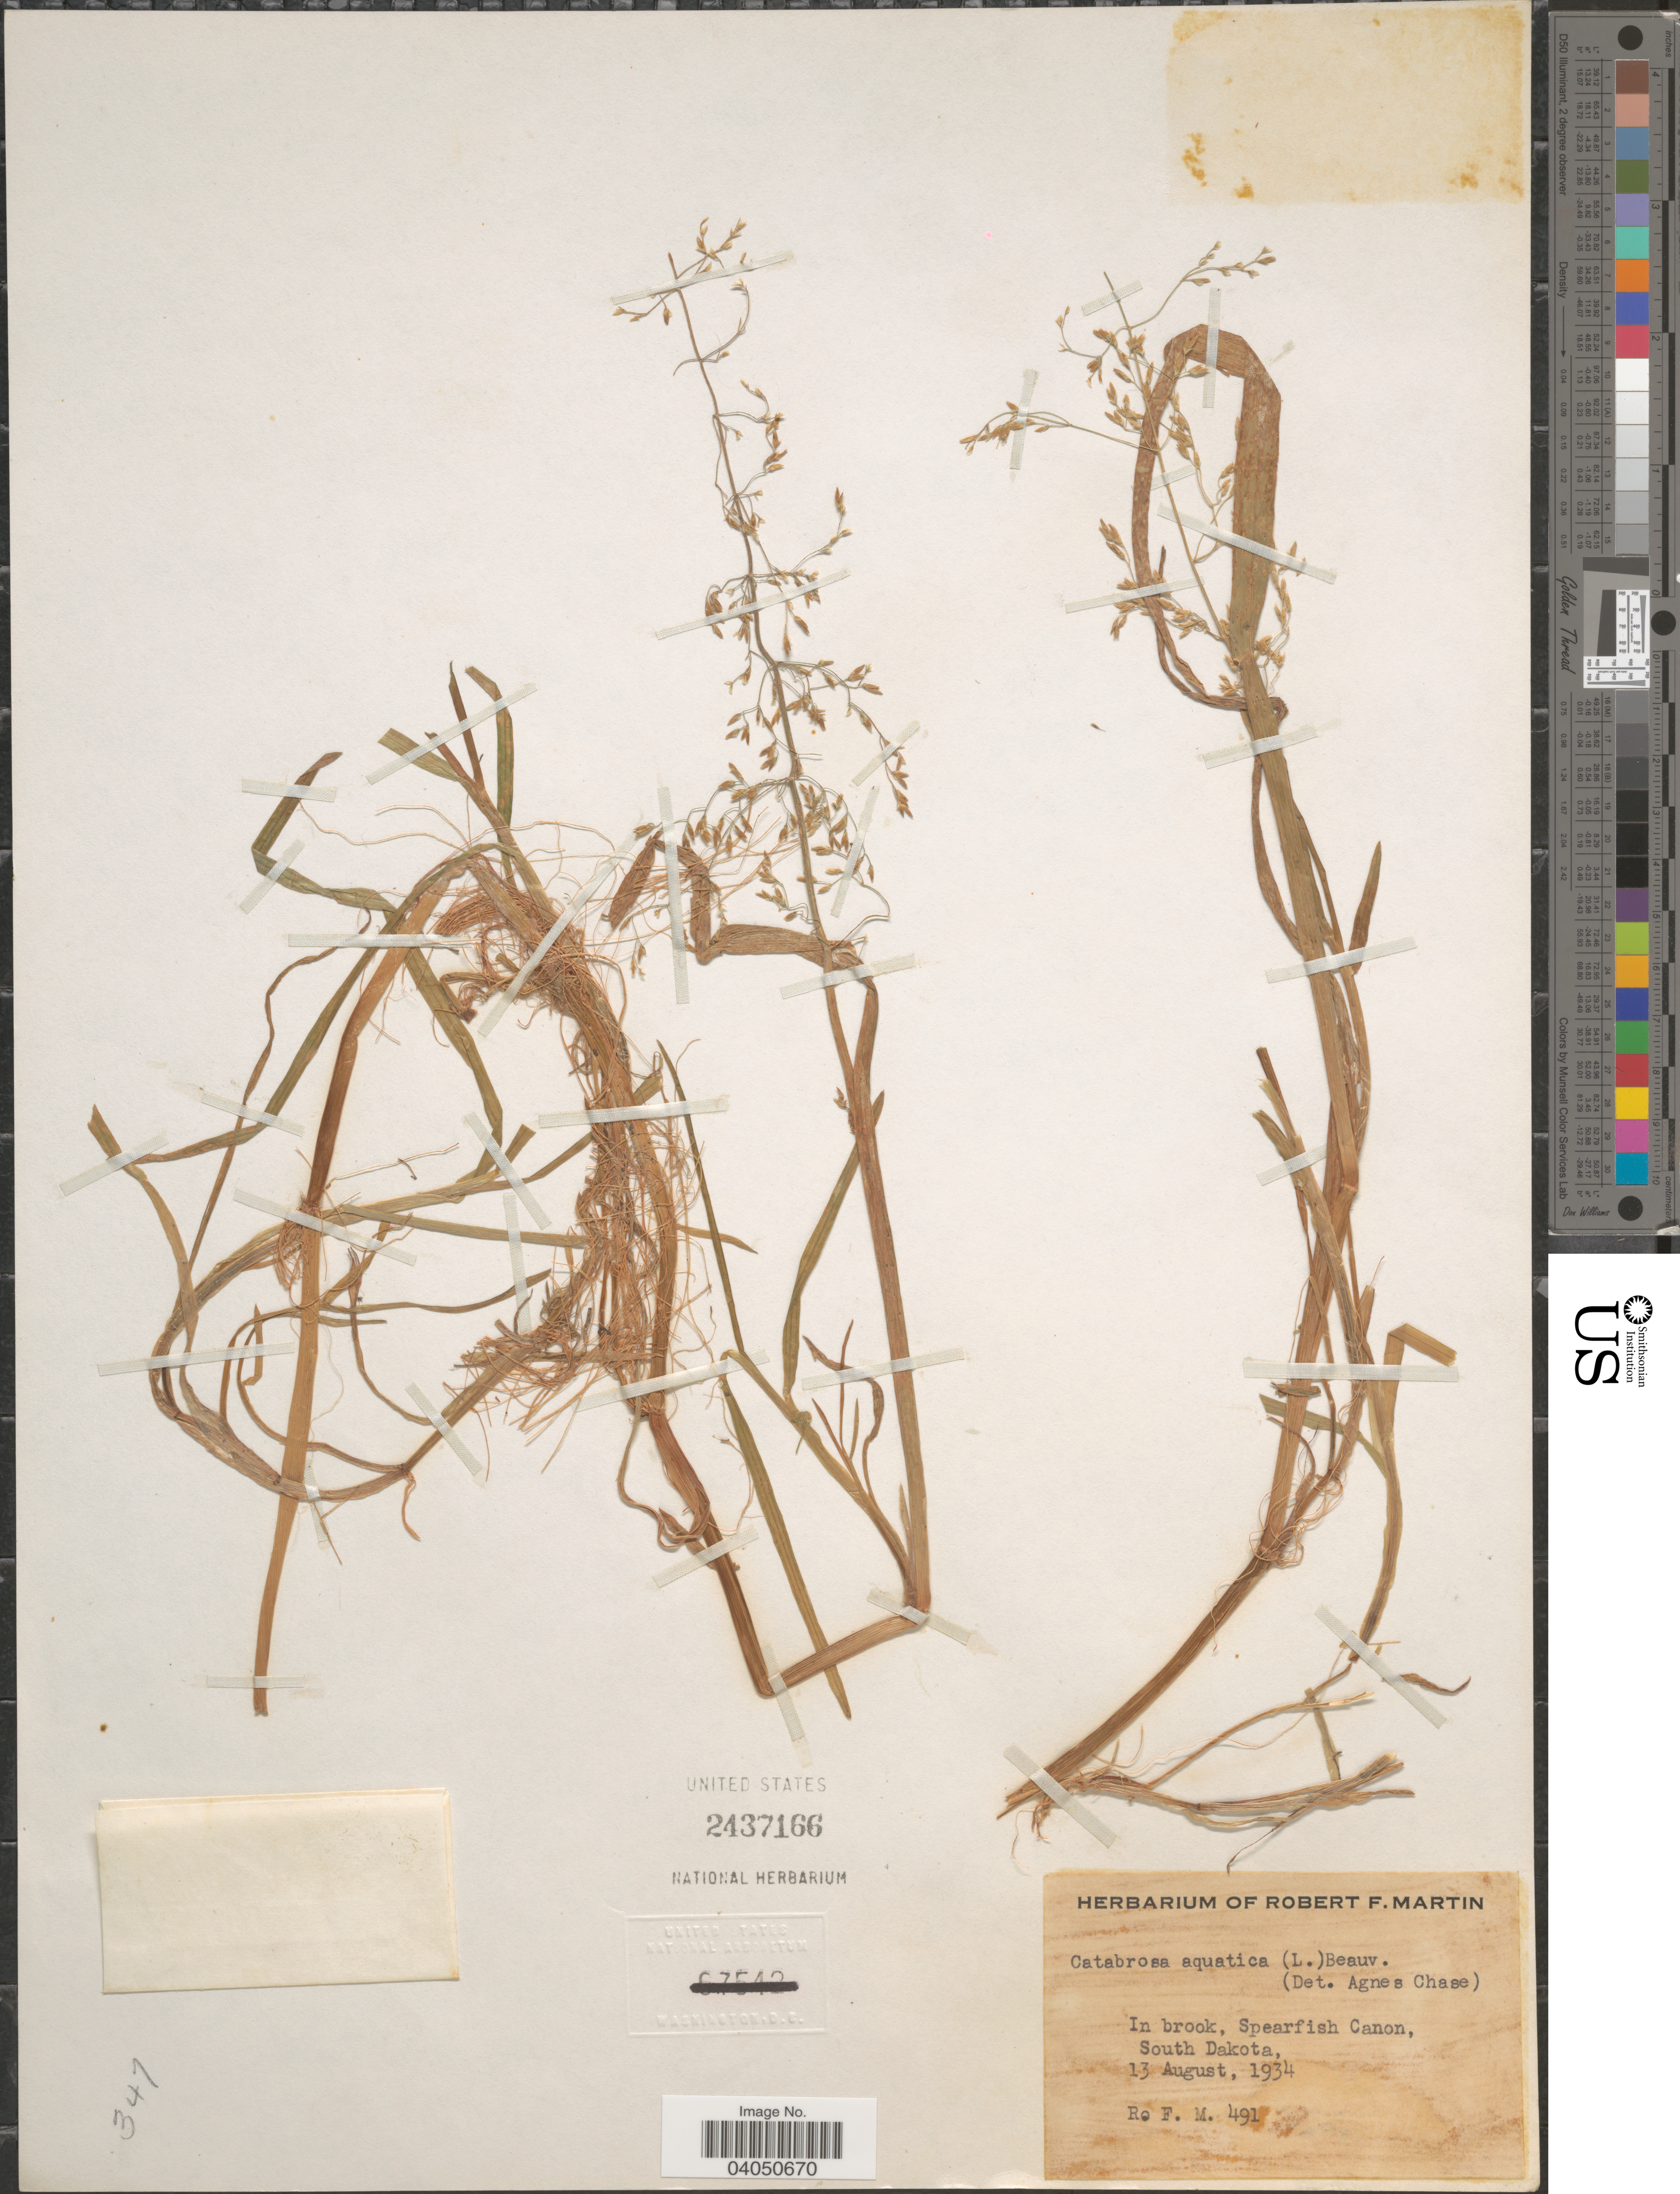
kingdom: Plantae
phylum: Tracheophyta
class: Liliopsida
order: Poales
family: Poaceae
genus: Catabrosa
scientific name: Catabrosa aquatica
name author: (L.) P. Beauv.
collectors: R. F. Martin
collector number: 491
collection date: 1934-08-13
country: United States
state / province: South Dakota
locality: In brook, Spearfish Canon.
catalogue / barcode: US 2437166